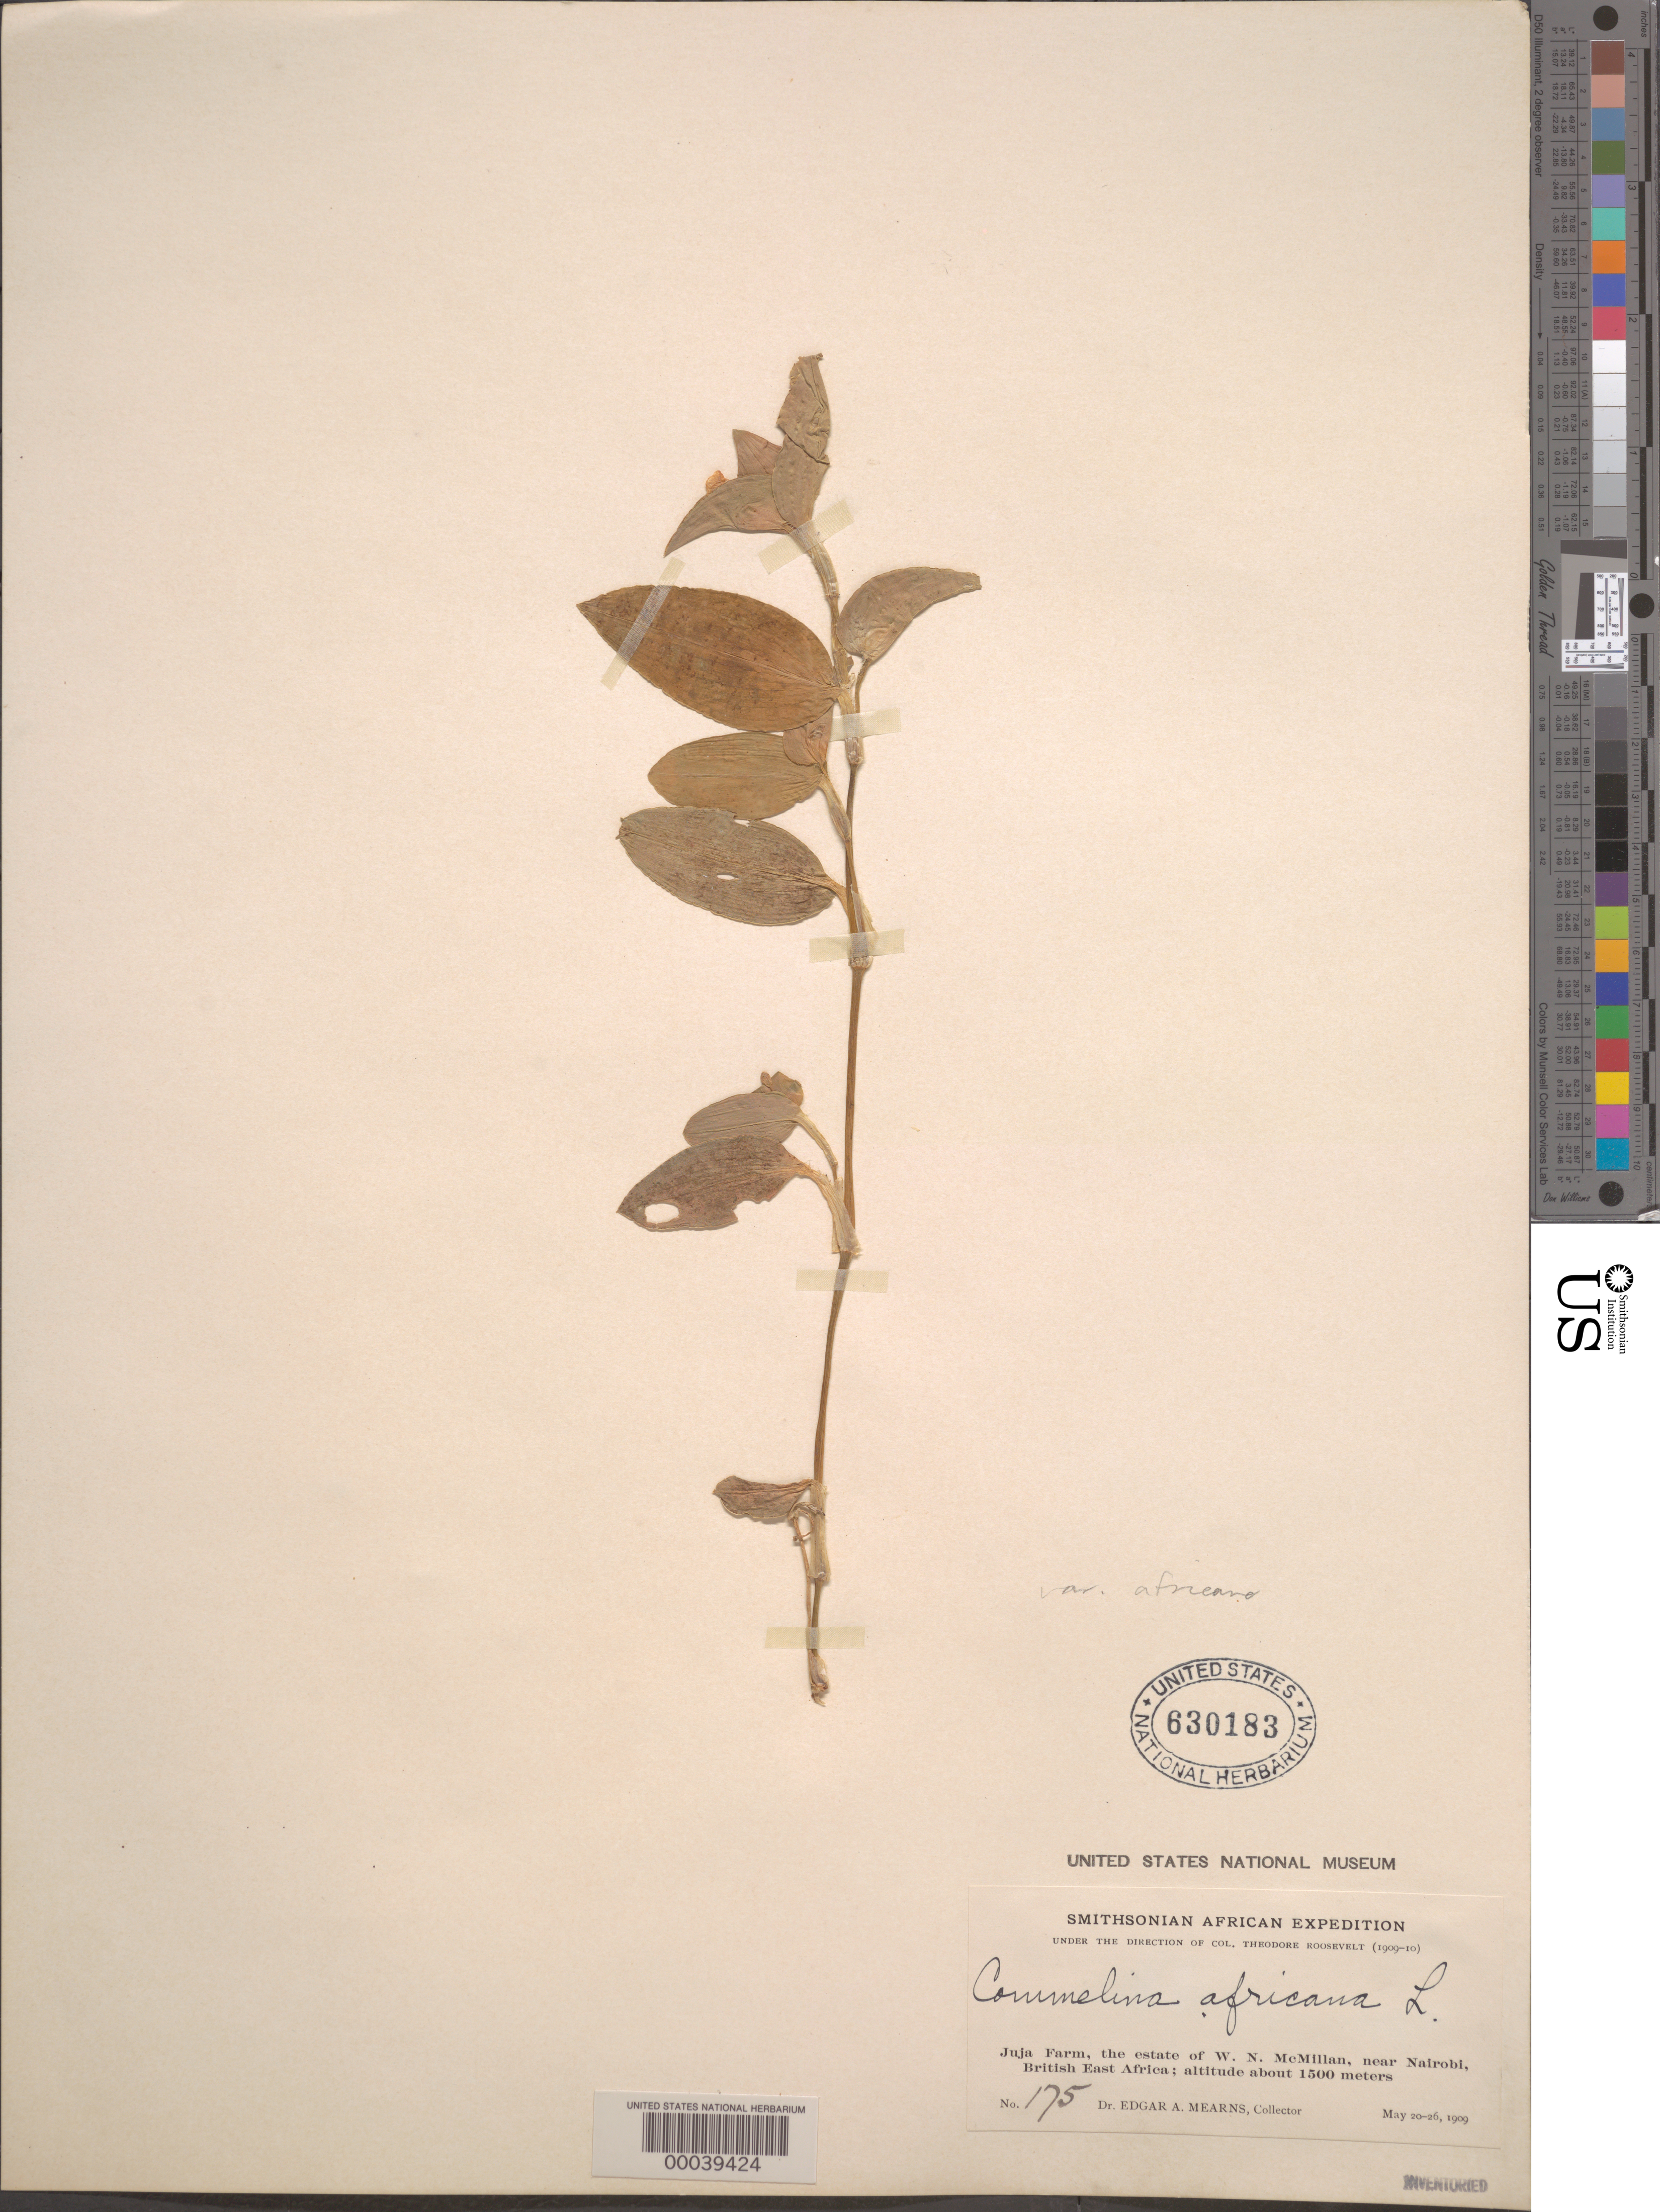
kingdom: Plantae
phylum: Tracheophyta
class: Liliopsida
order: Commelinales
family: Commelinaceae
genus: Commelina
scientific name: Commelina africana var. africana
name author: L.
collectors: E. A. Mearns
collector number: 175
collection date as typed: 20 May 1909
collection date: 1909-05-20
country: Kenya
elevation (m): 1500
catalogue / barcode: US 630183